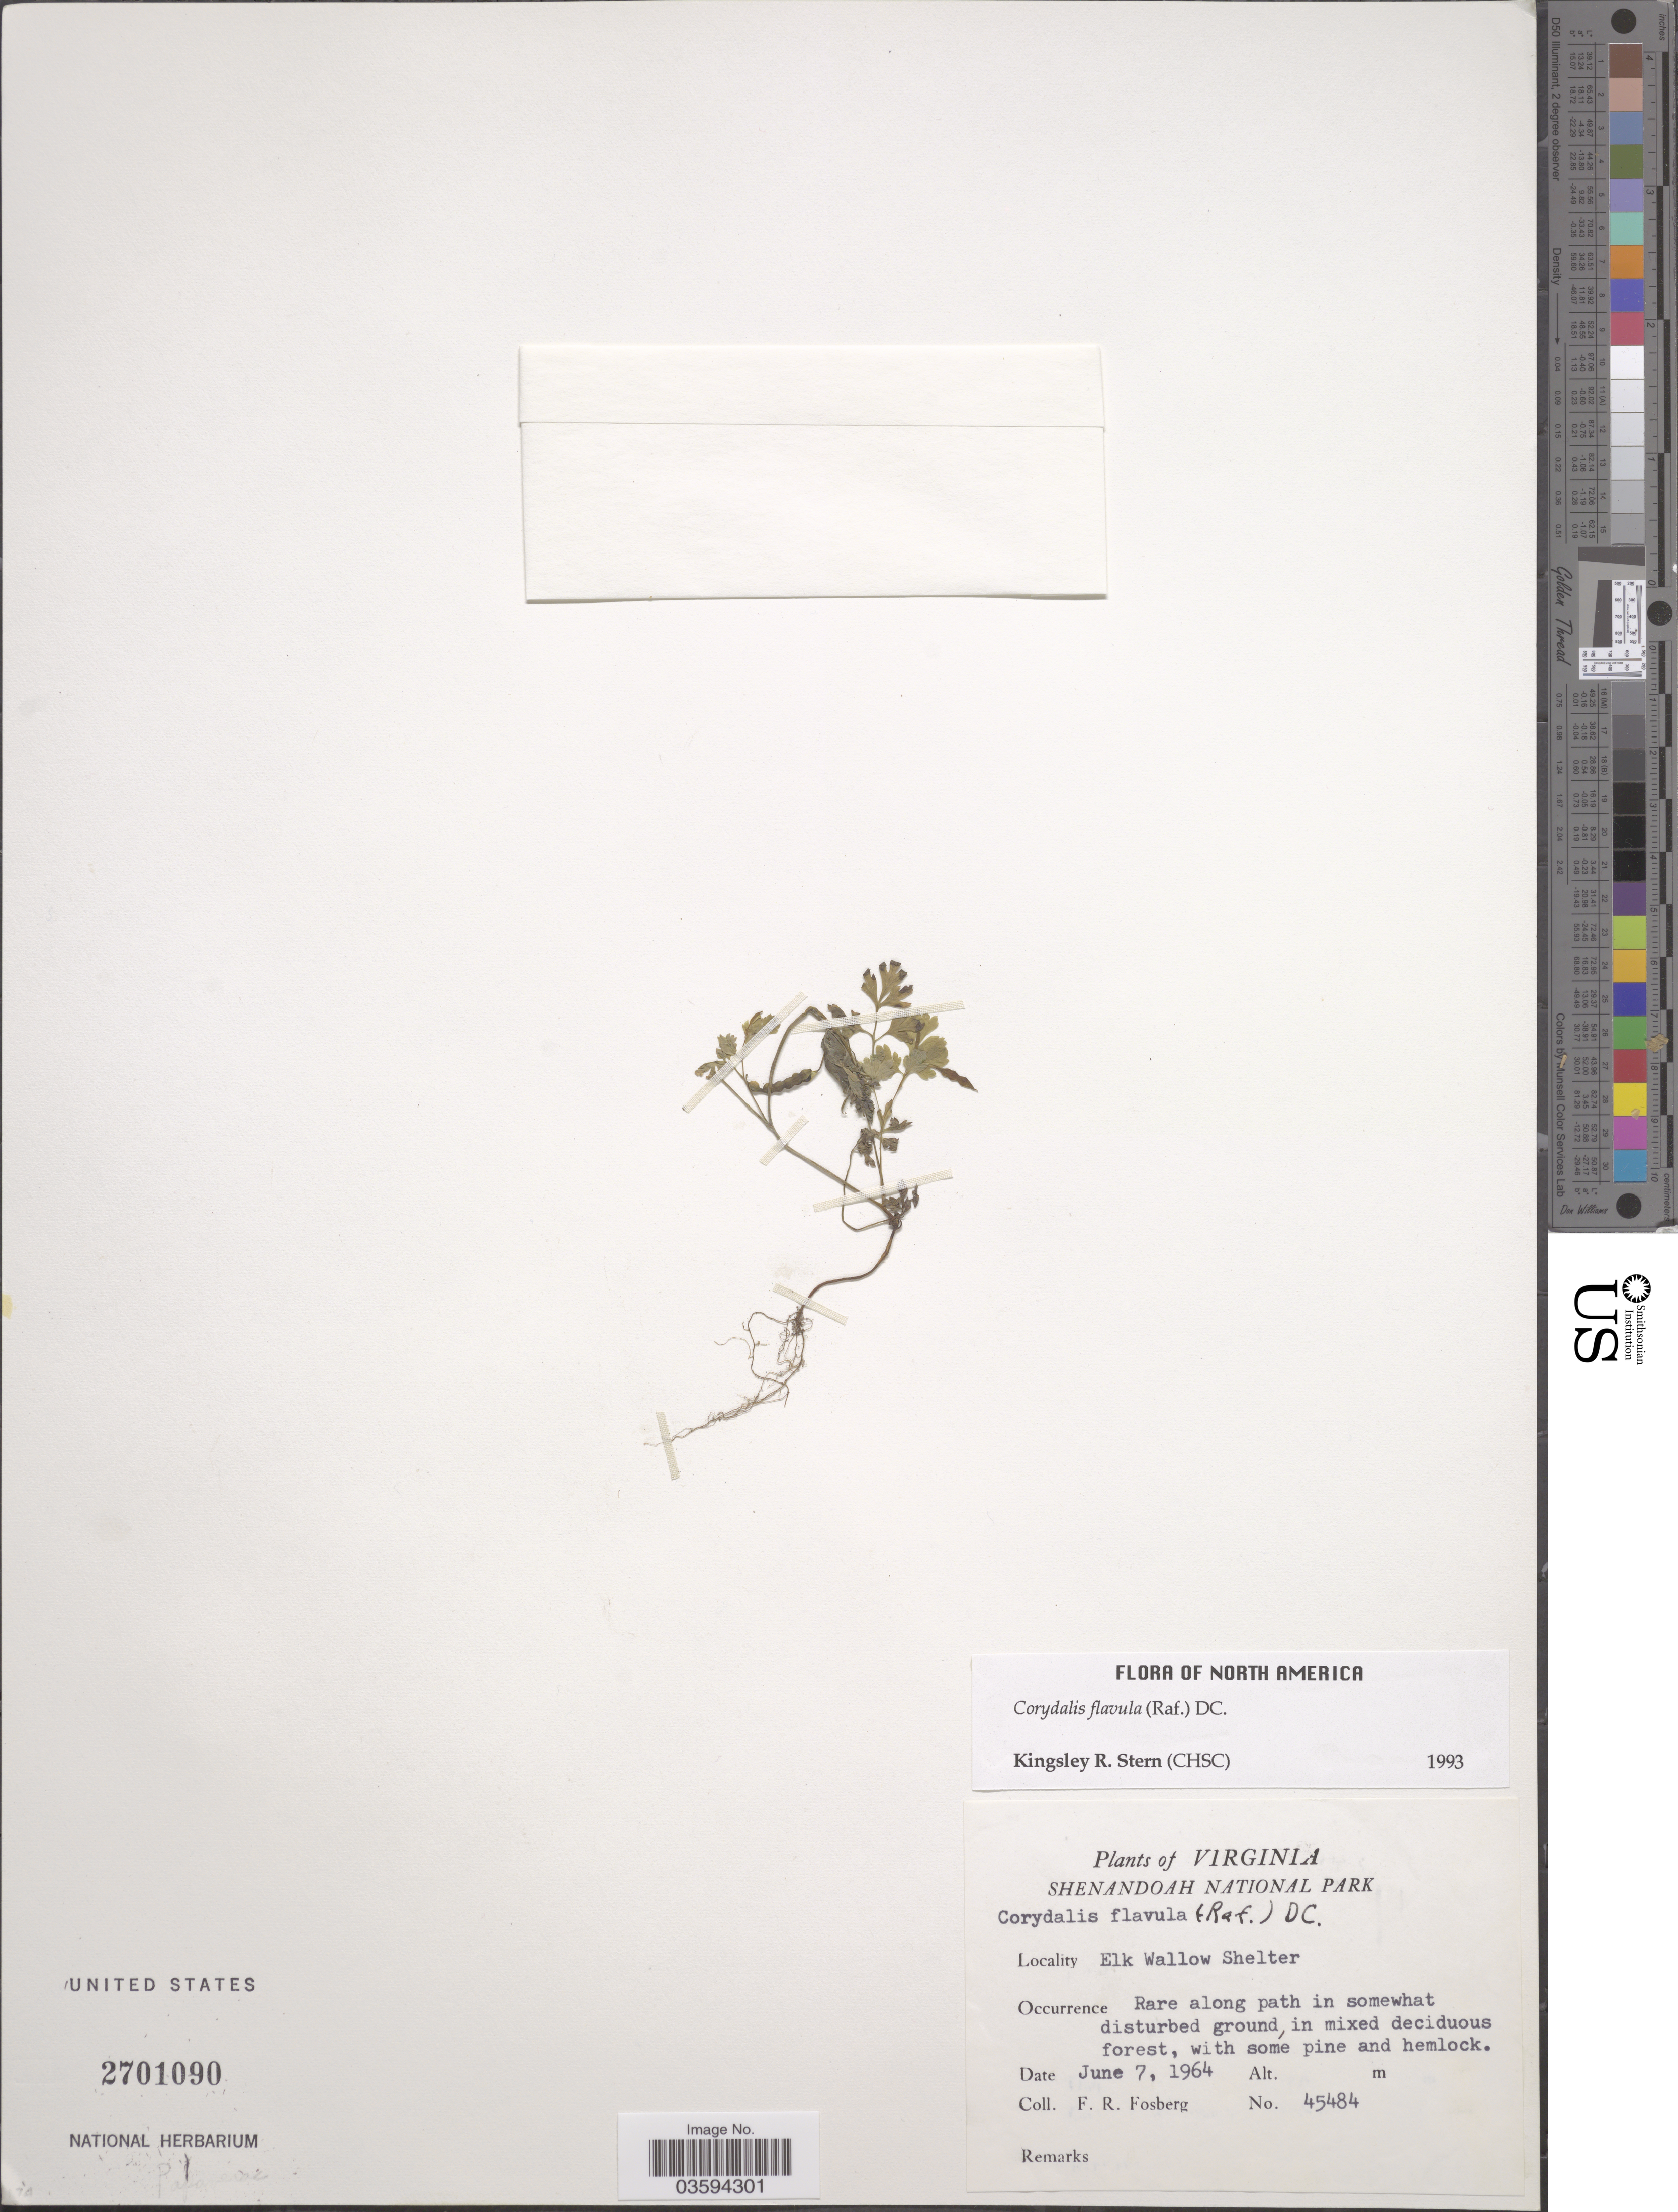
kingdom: Plantae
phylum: Tracheophyta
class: Magnoliopsida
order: Ranunculales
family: Papaveraceae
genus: Corydalis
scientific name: Corydalis flavula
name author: (Raf.) DC.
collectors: F. R. Fosberg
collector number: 45484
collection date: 1964-06-07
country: United States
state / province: Virginia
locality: Shenandoah National Park. Elk Wallow Shelter.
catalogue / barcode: US 2701090